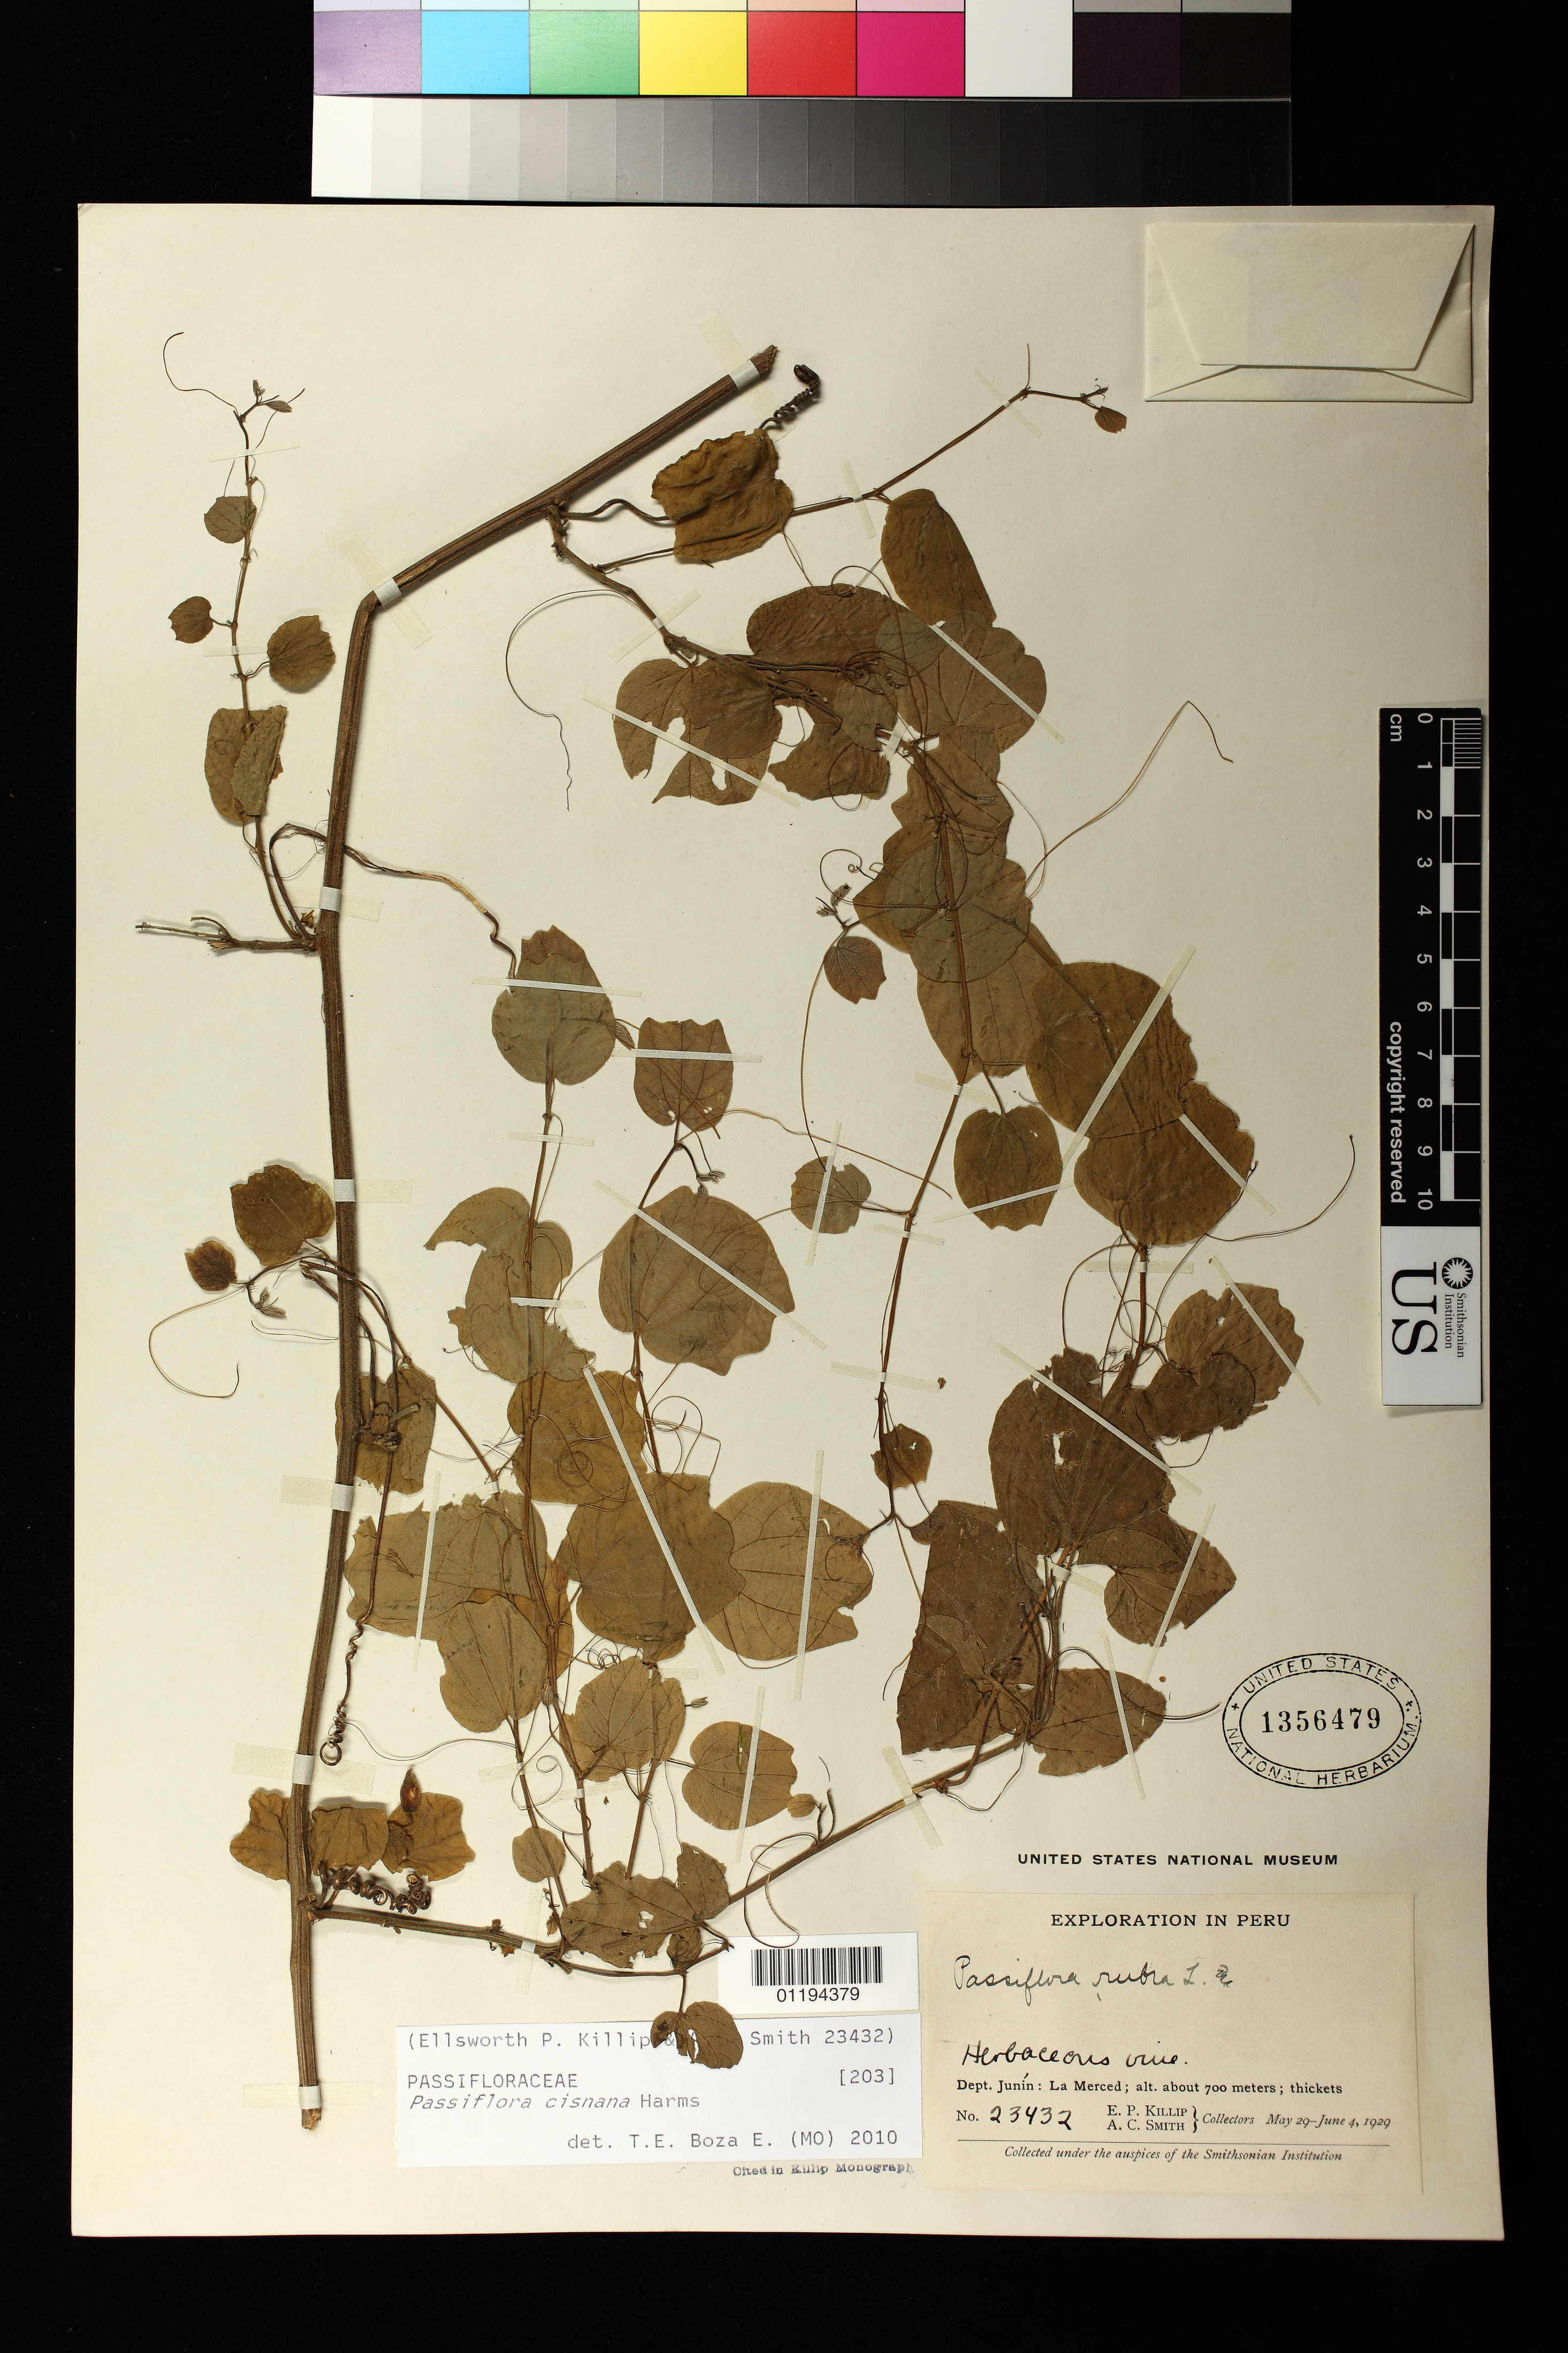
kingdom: Plantae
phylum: Tracheophyta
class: Magnoliopsida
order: Malpighiales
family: Passifloraceae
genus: Passiflora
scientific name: Passiflora cisnana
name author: Harms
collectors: E. P. Killip & A. C. Smith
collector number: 23432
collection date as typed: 29 May 1929 to 04 Jun 1929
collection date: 1929-05-29/1929-06-04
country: Peru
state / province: Junín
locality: Dept. Junin: La Merced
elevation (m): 700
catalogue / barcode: US 1356479